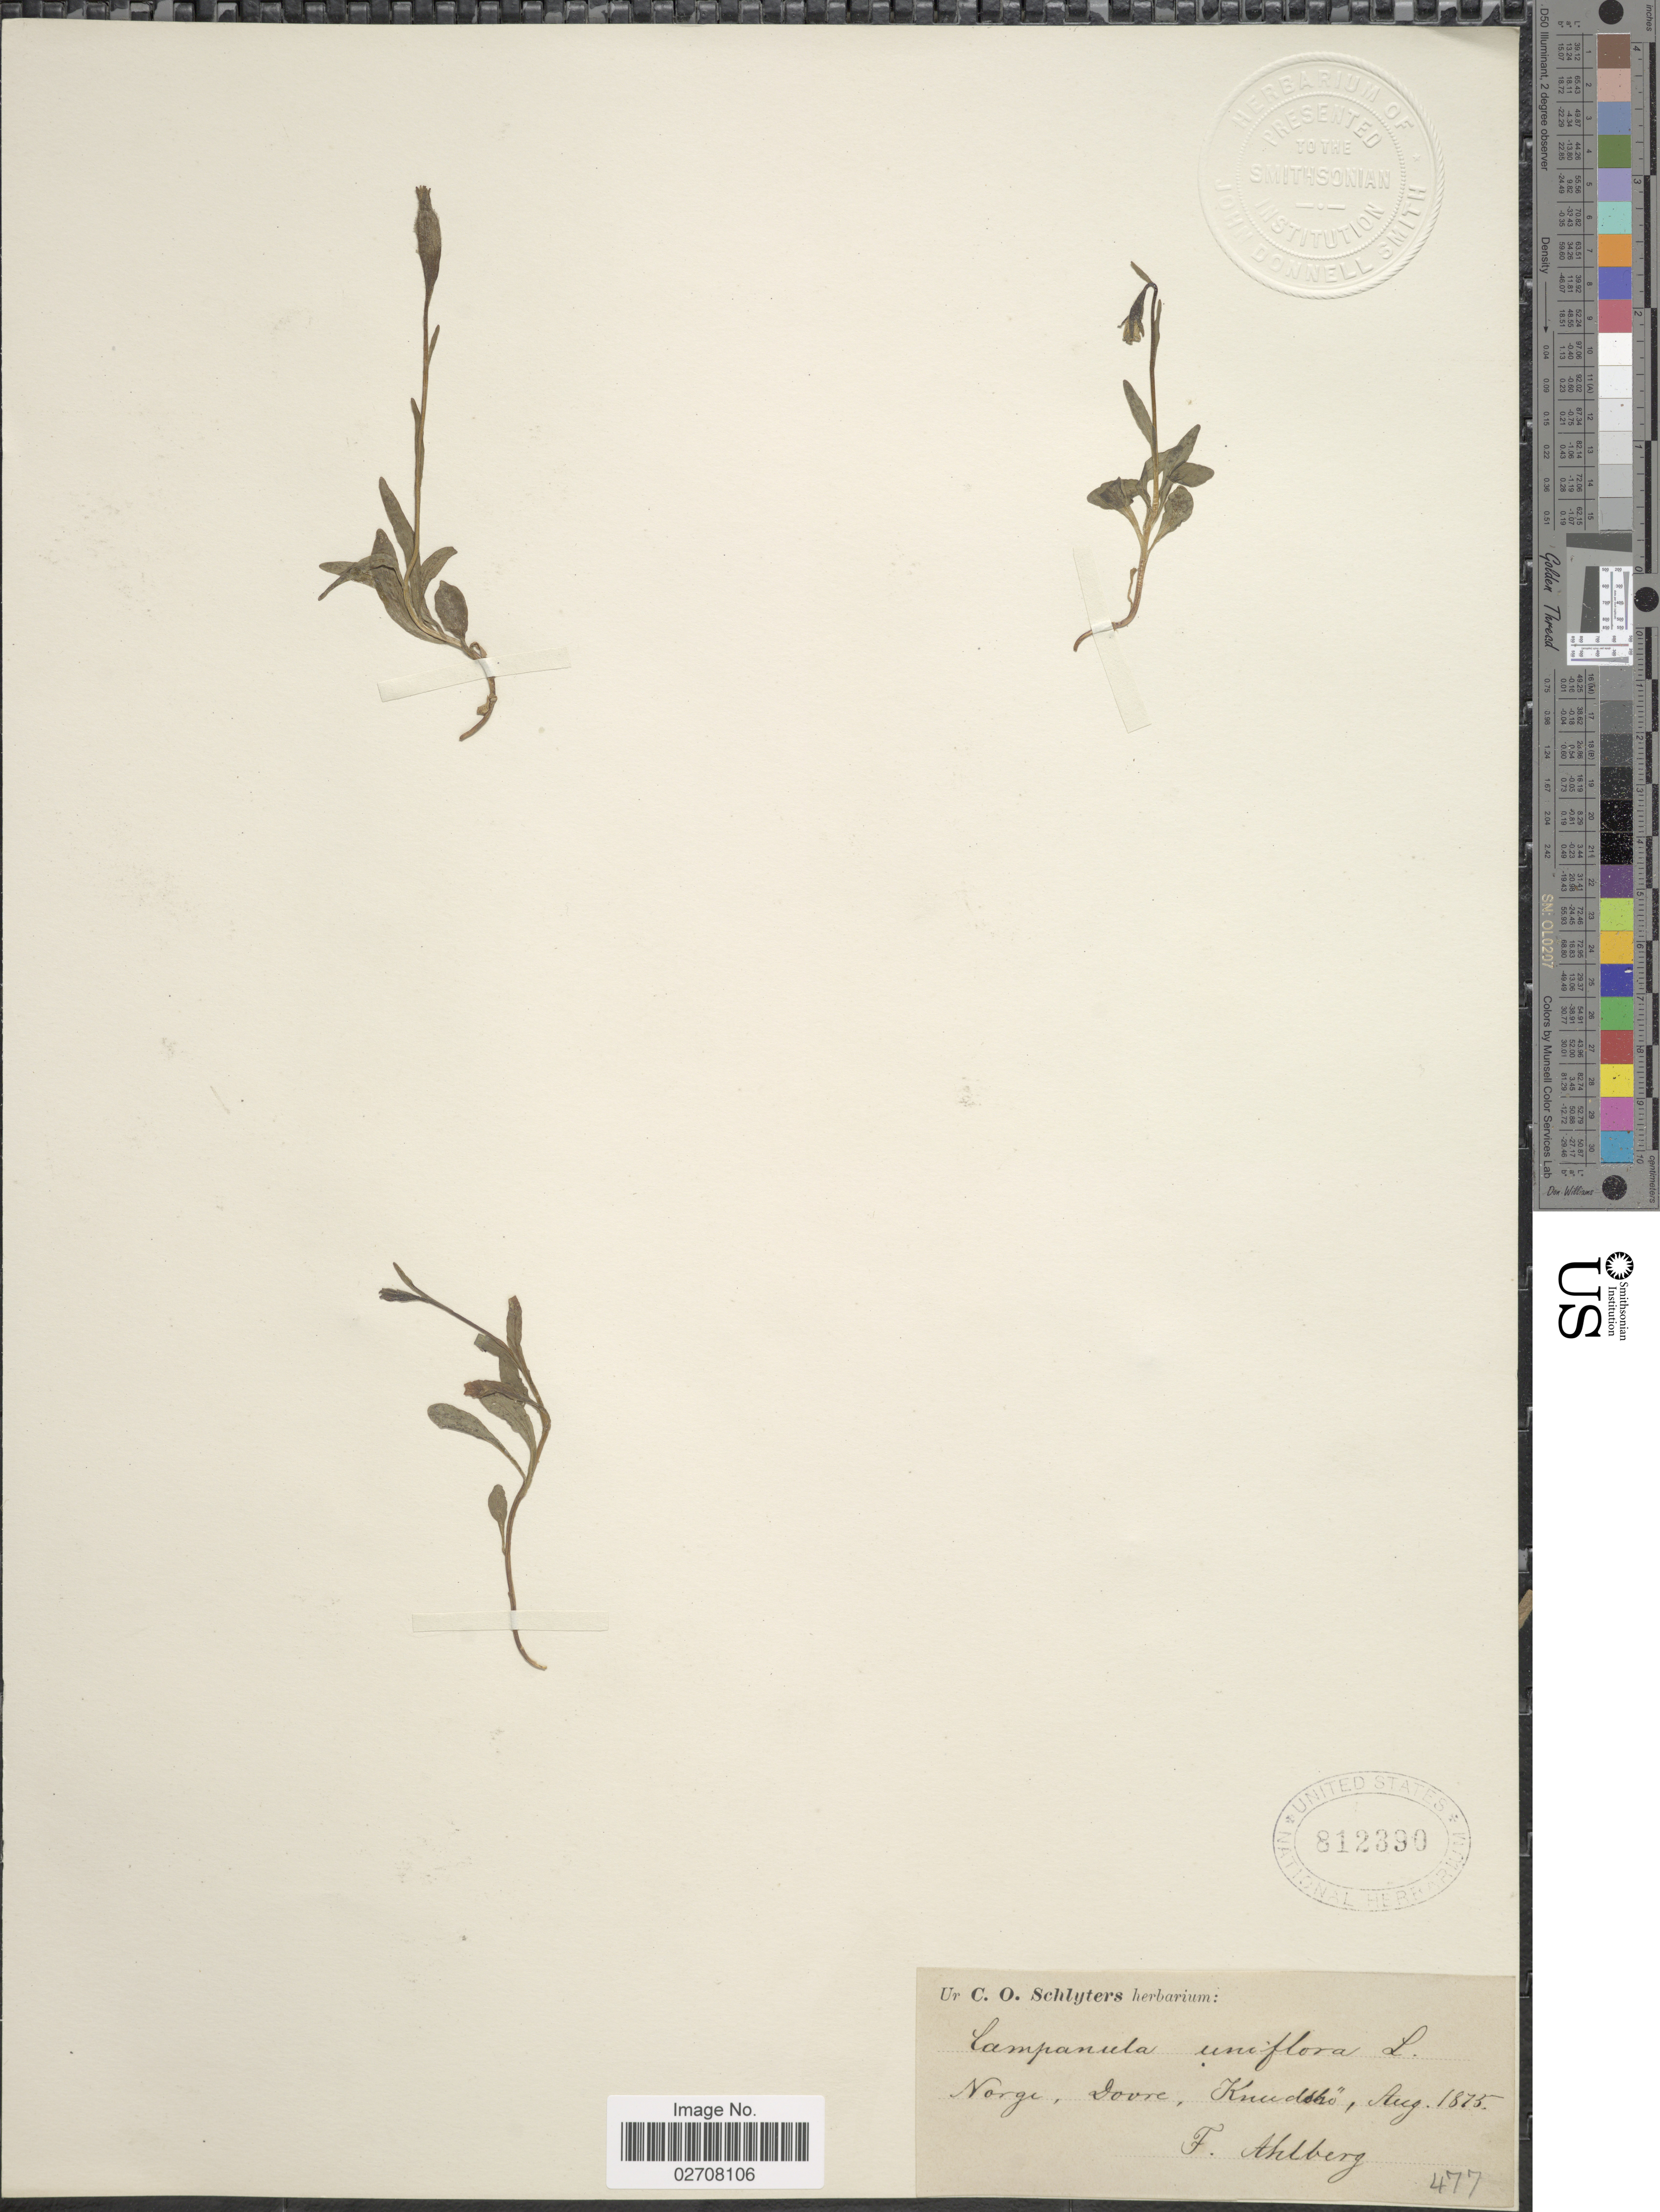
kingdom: Plantae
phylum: Tracheophyta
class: Magnoliopsida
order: Asterales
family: Campanulaceae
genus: Campanula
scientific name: Campanula uniflora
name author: L.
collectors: F. Ahlberg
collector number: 477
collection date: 1875-08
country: Norway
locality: Norge, Dovre, Knudsho.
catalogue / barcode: US 812390